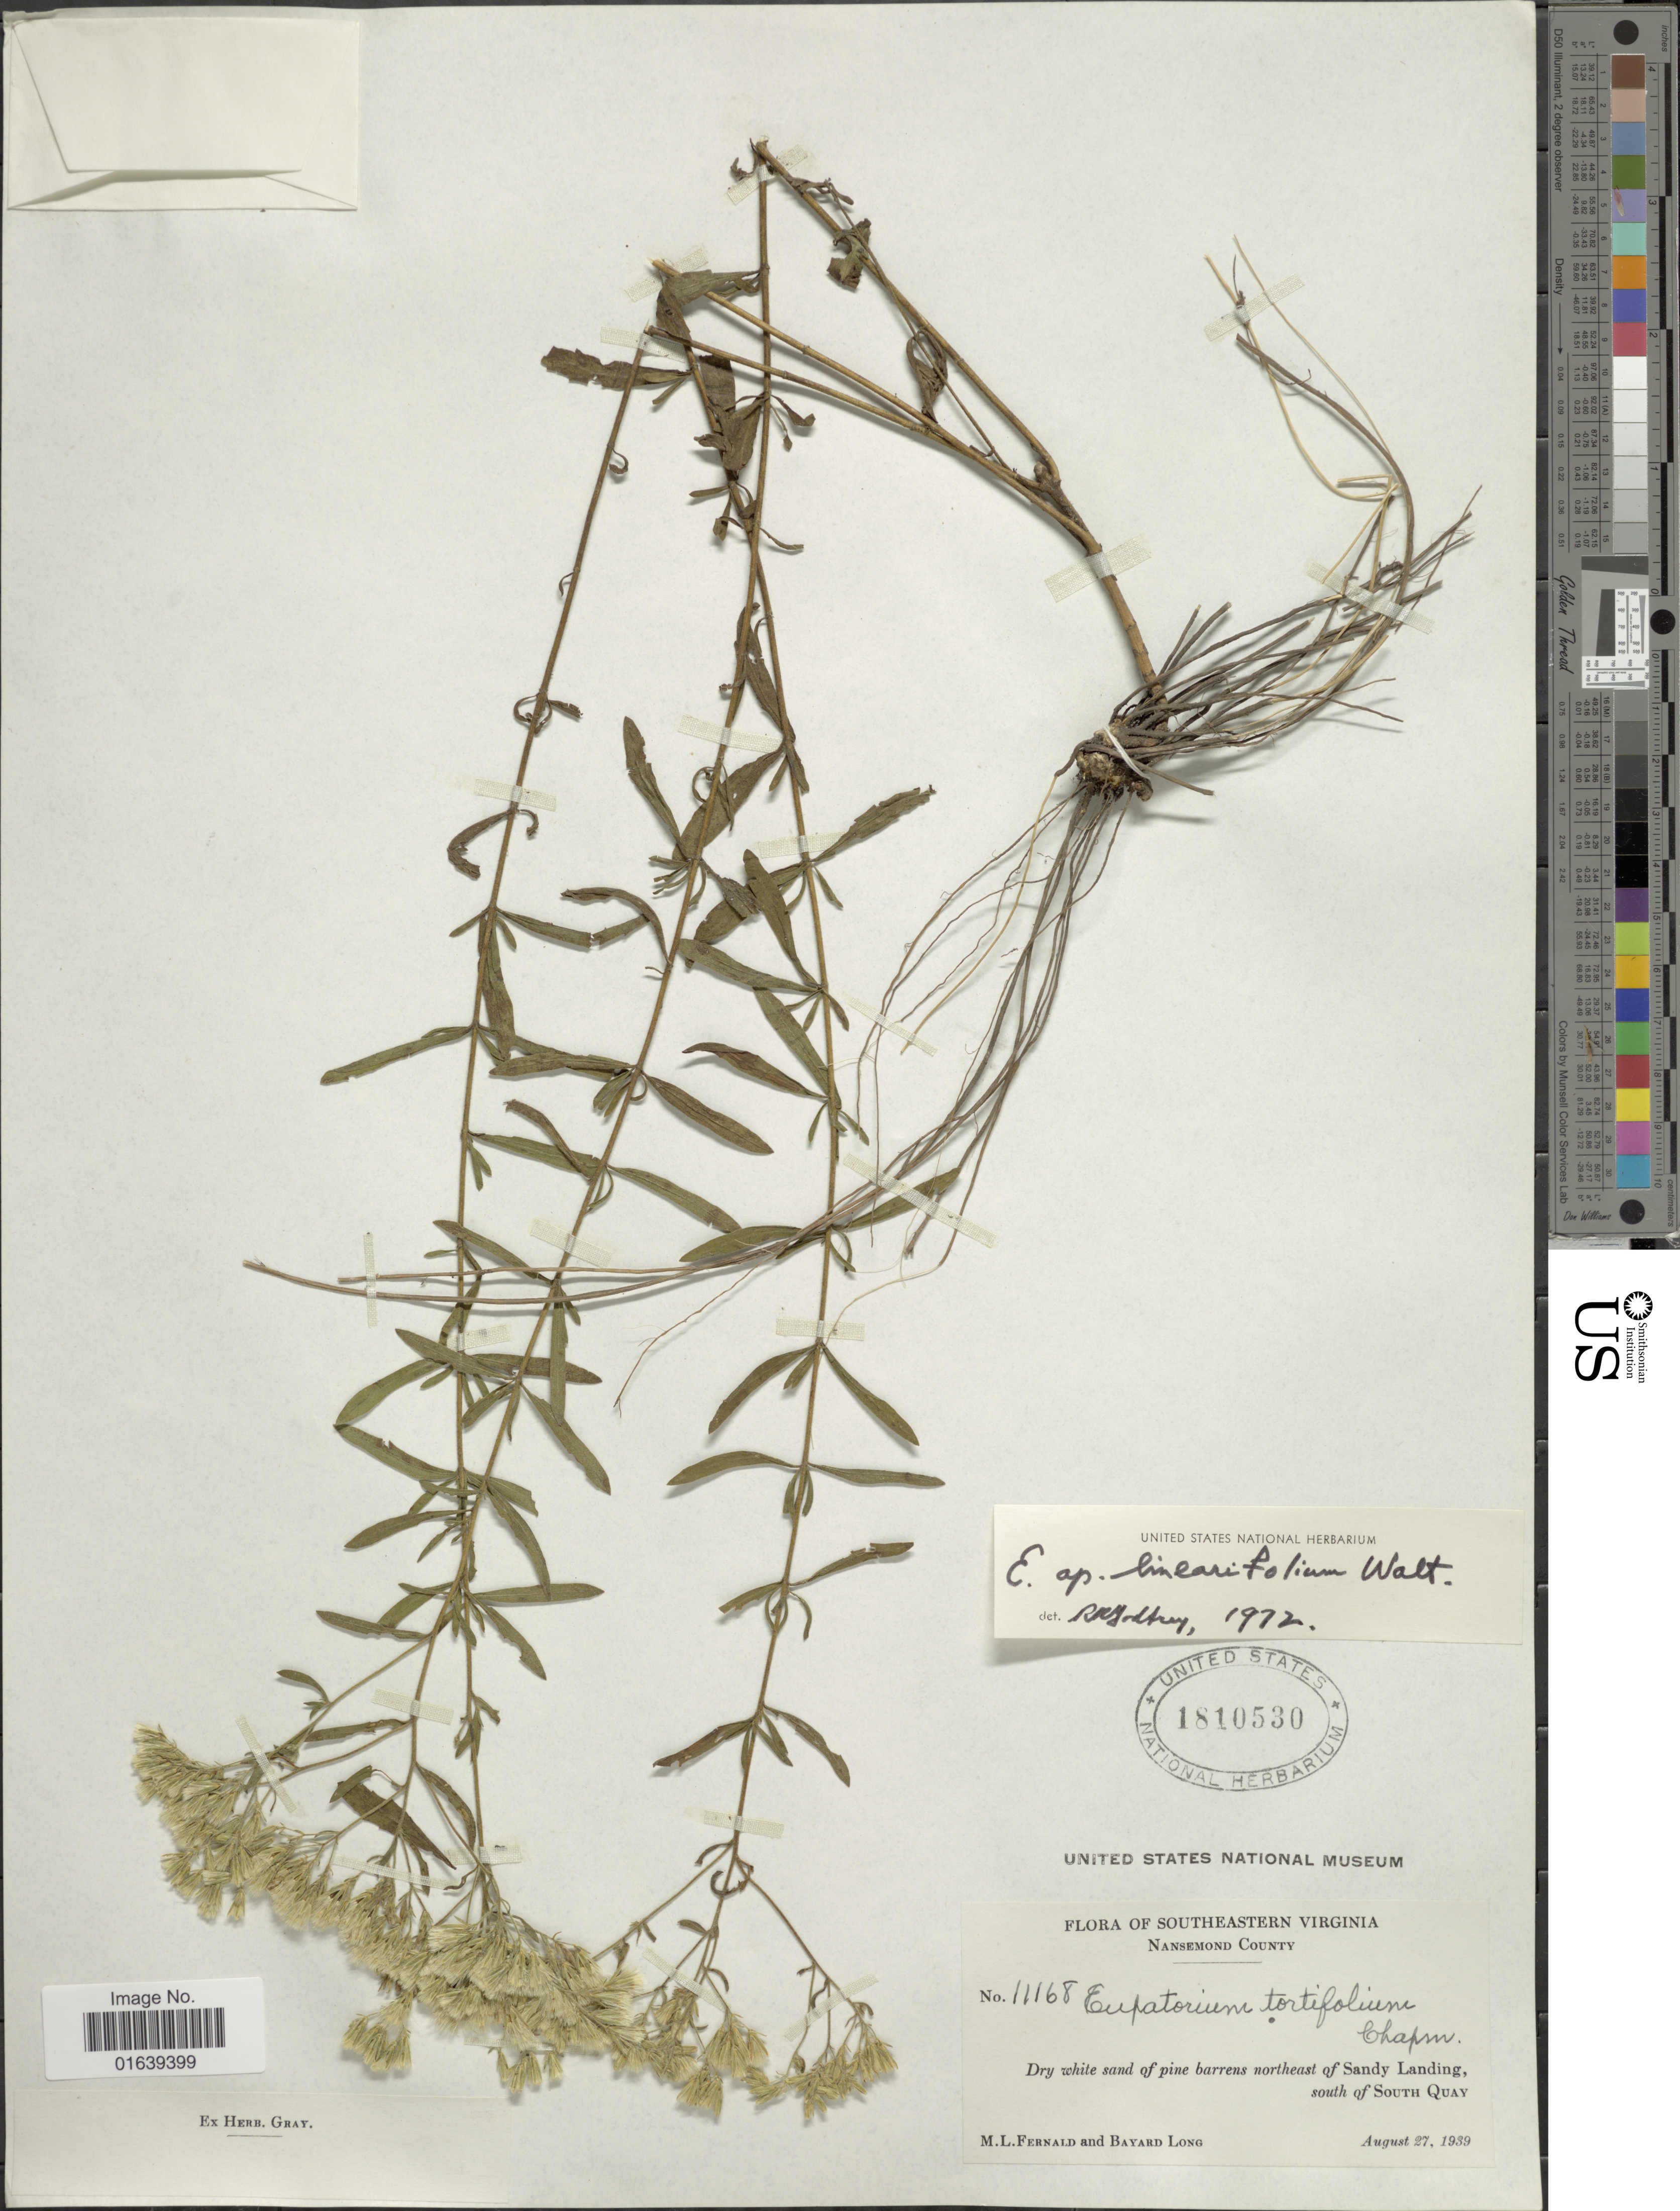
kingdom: Plantae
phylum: Tracheophyta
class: Magnoliopsida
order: Asterales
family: Asteraceae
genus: Eupatorium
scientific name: Eupatorium linearifolium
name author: Walter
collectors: M. L. Fernald & B. Long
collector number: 11168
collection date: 1939-08-27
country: United States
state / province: Virginia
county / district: City of Suffolk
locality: Southeastern Virginia. Nansemond County. Dry white sand of pine barrens northeast of Sandy Landing, south of South Quay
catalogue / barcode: US 1810530